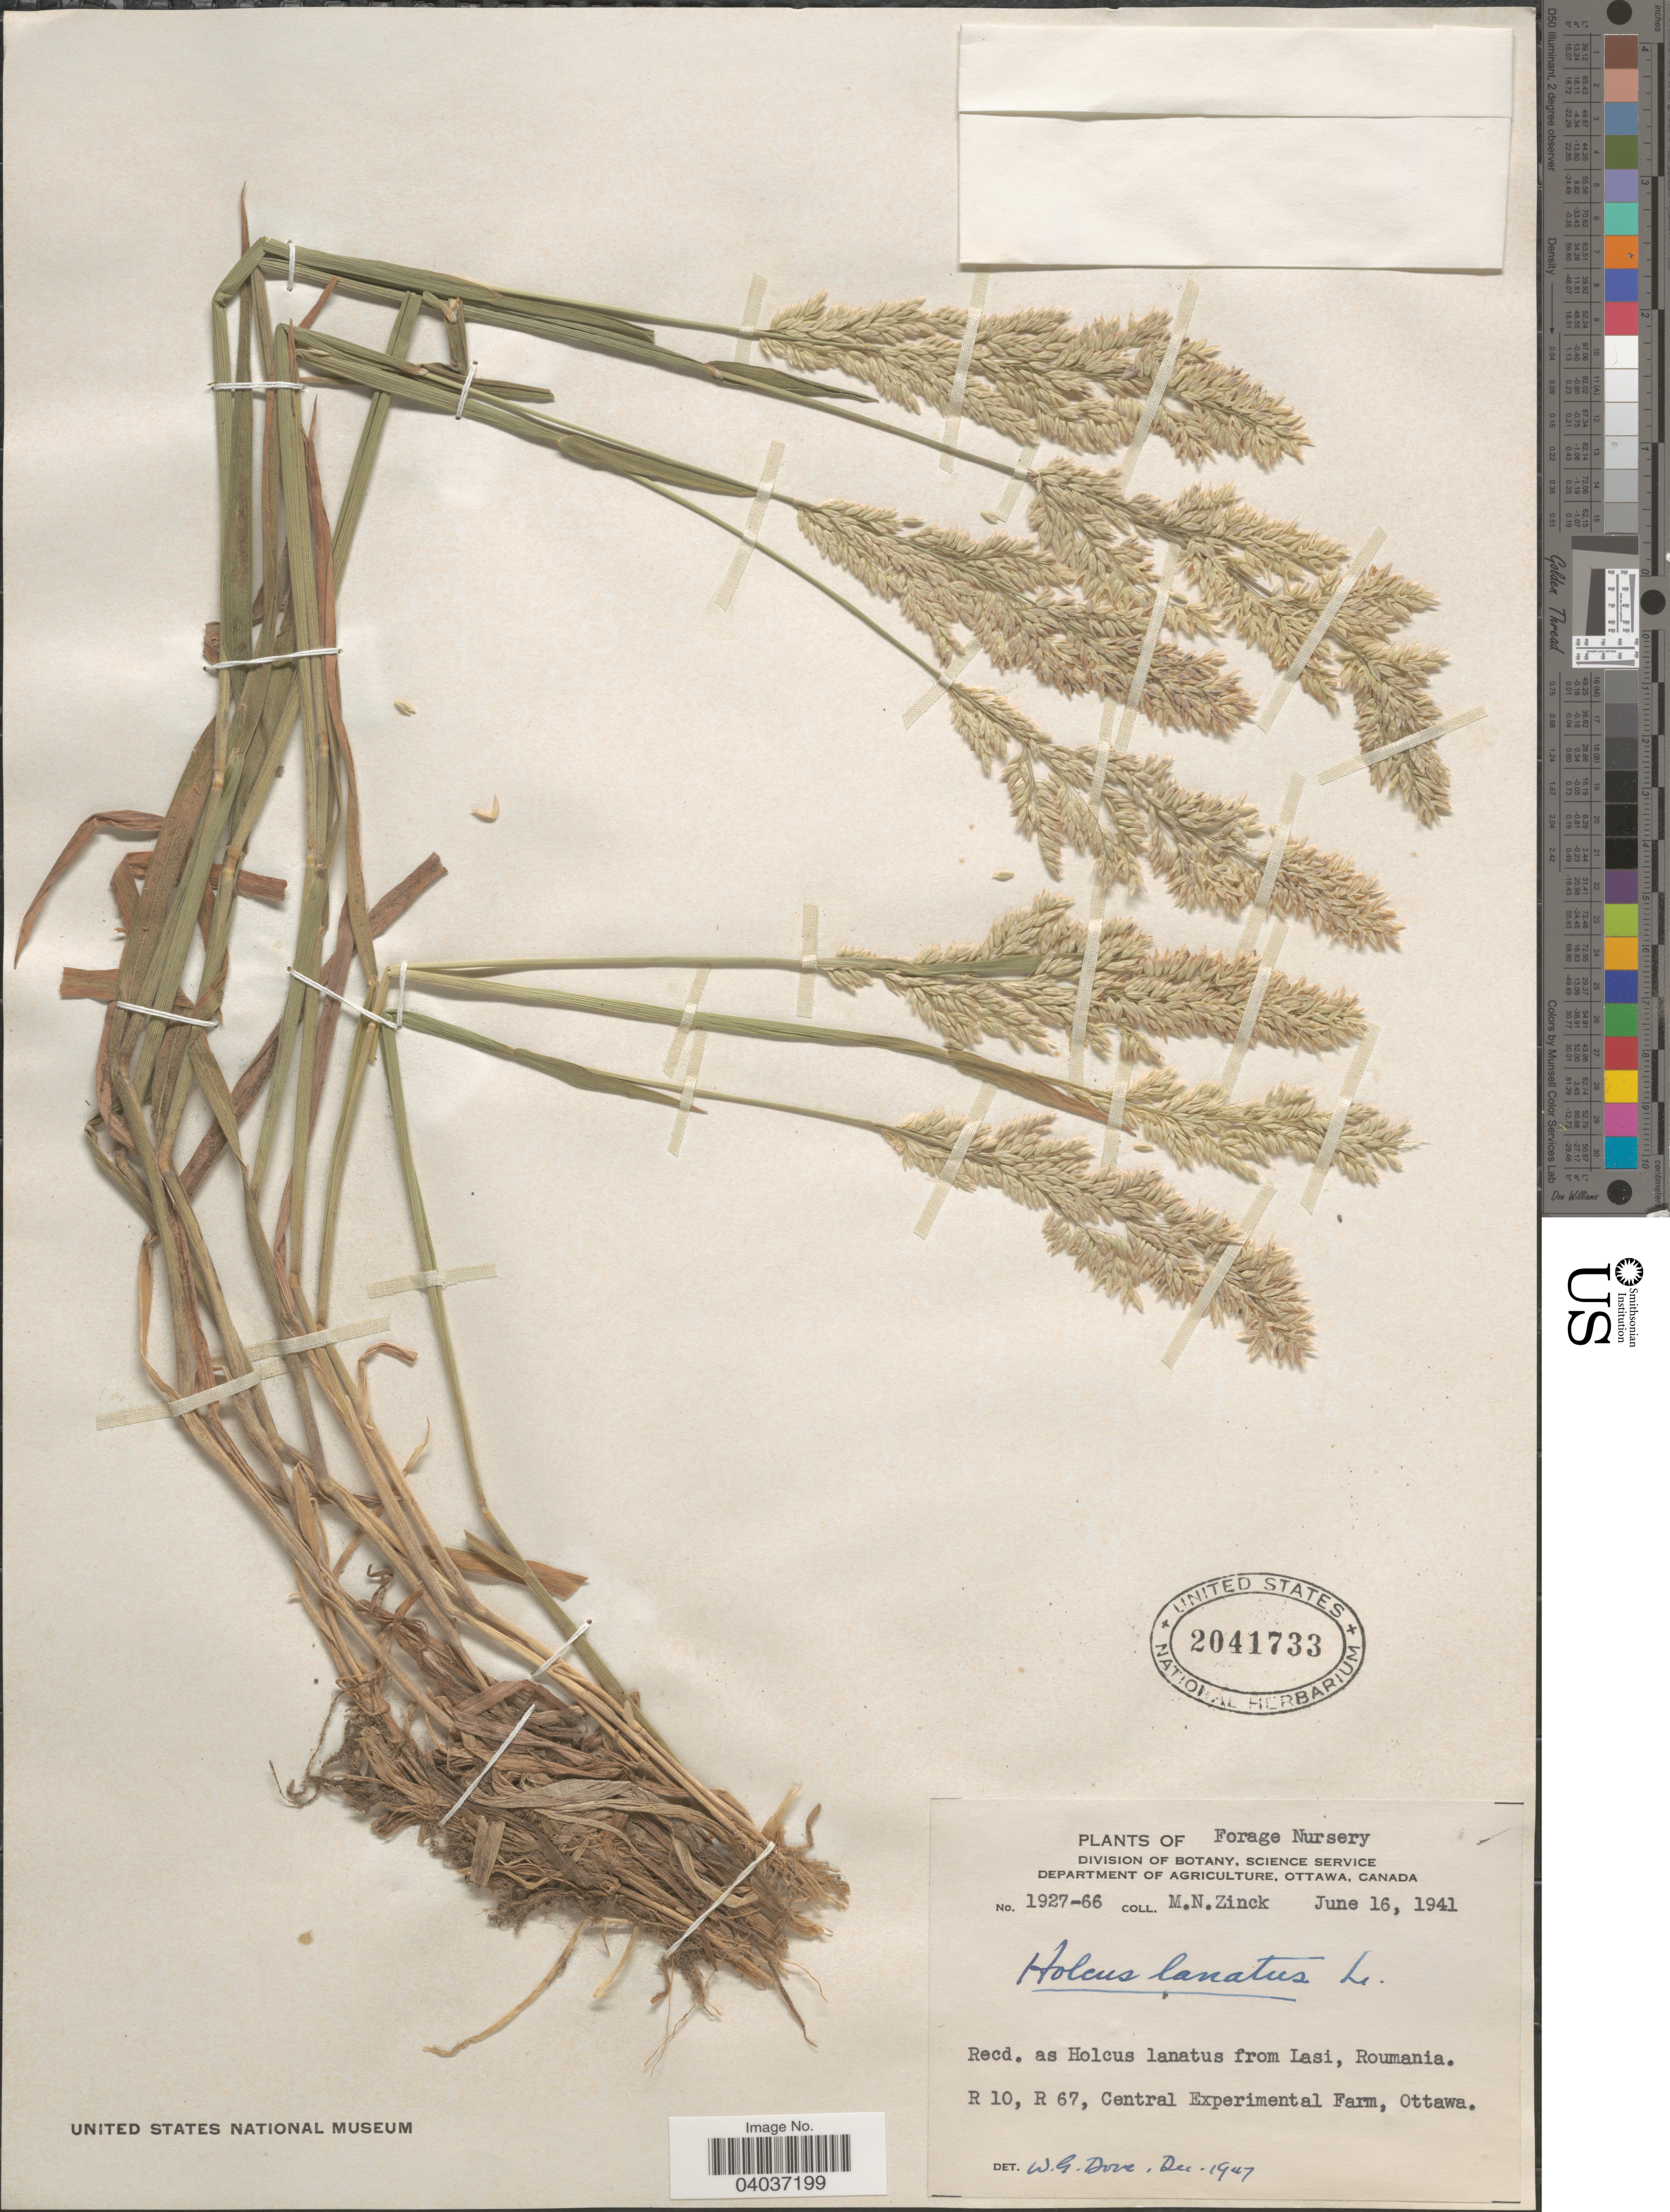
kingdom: Plantae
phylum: Tracheophyta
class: Liliopsida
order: Poales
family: Poaceae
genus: Holcus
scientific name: Holcus lanatus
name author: L.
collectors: M. Zinck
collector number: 1927-66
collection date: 1941-06-16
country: Canada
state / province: Ontario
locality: Forage Nursery. R 10, R 67, Central Experimental Farm, Ottawa.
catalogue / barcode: US 2041733